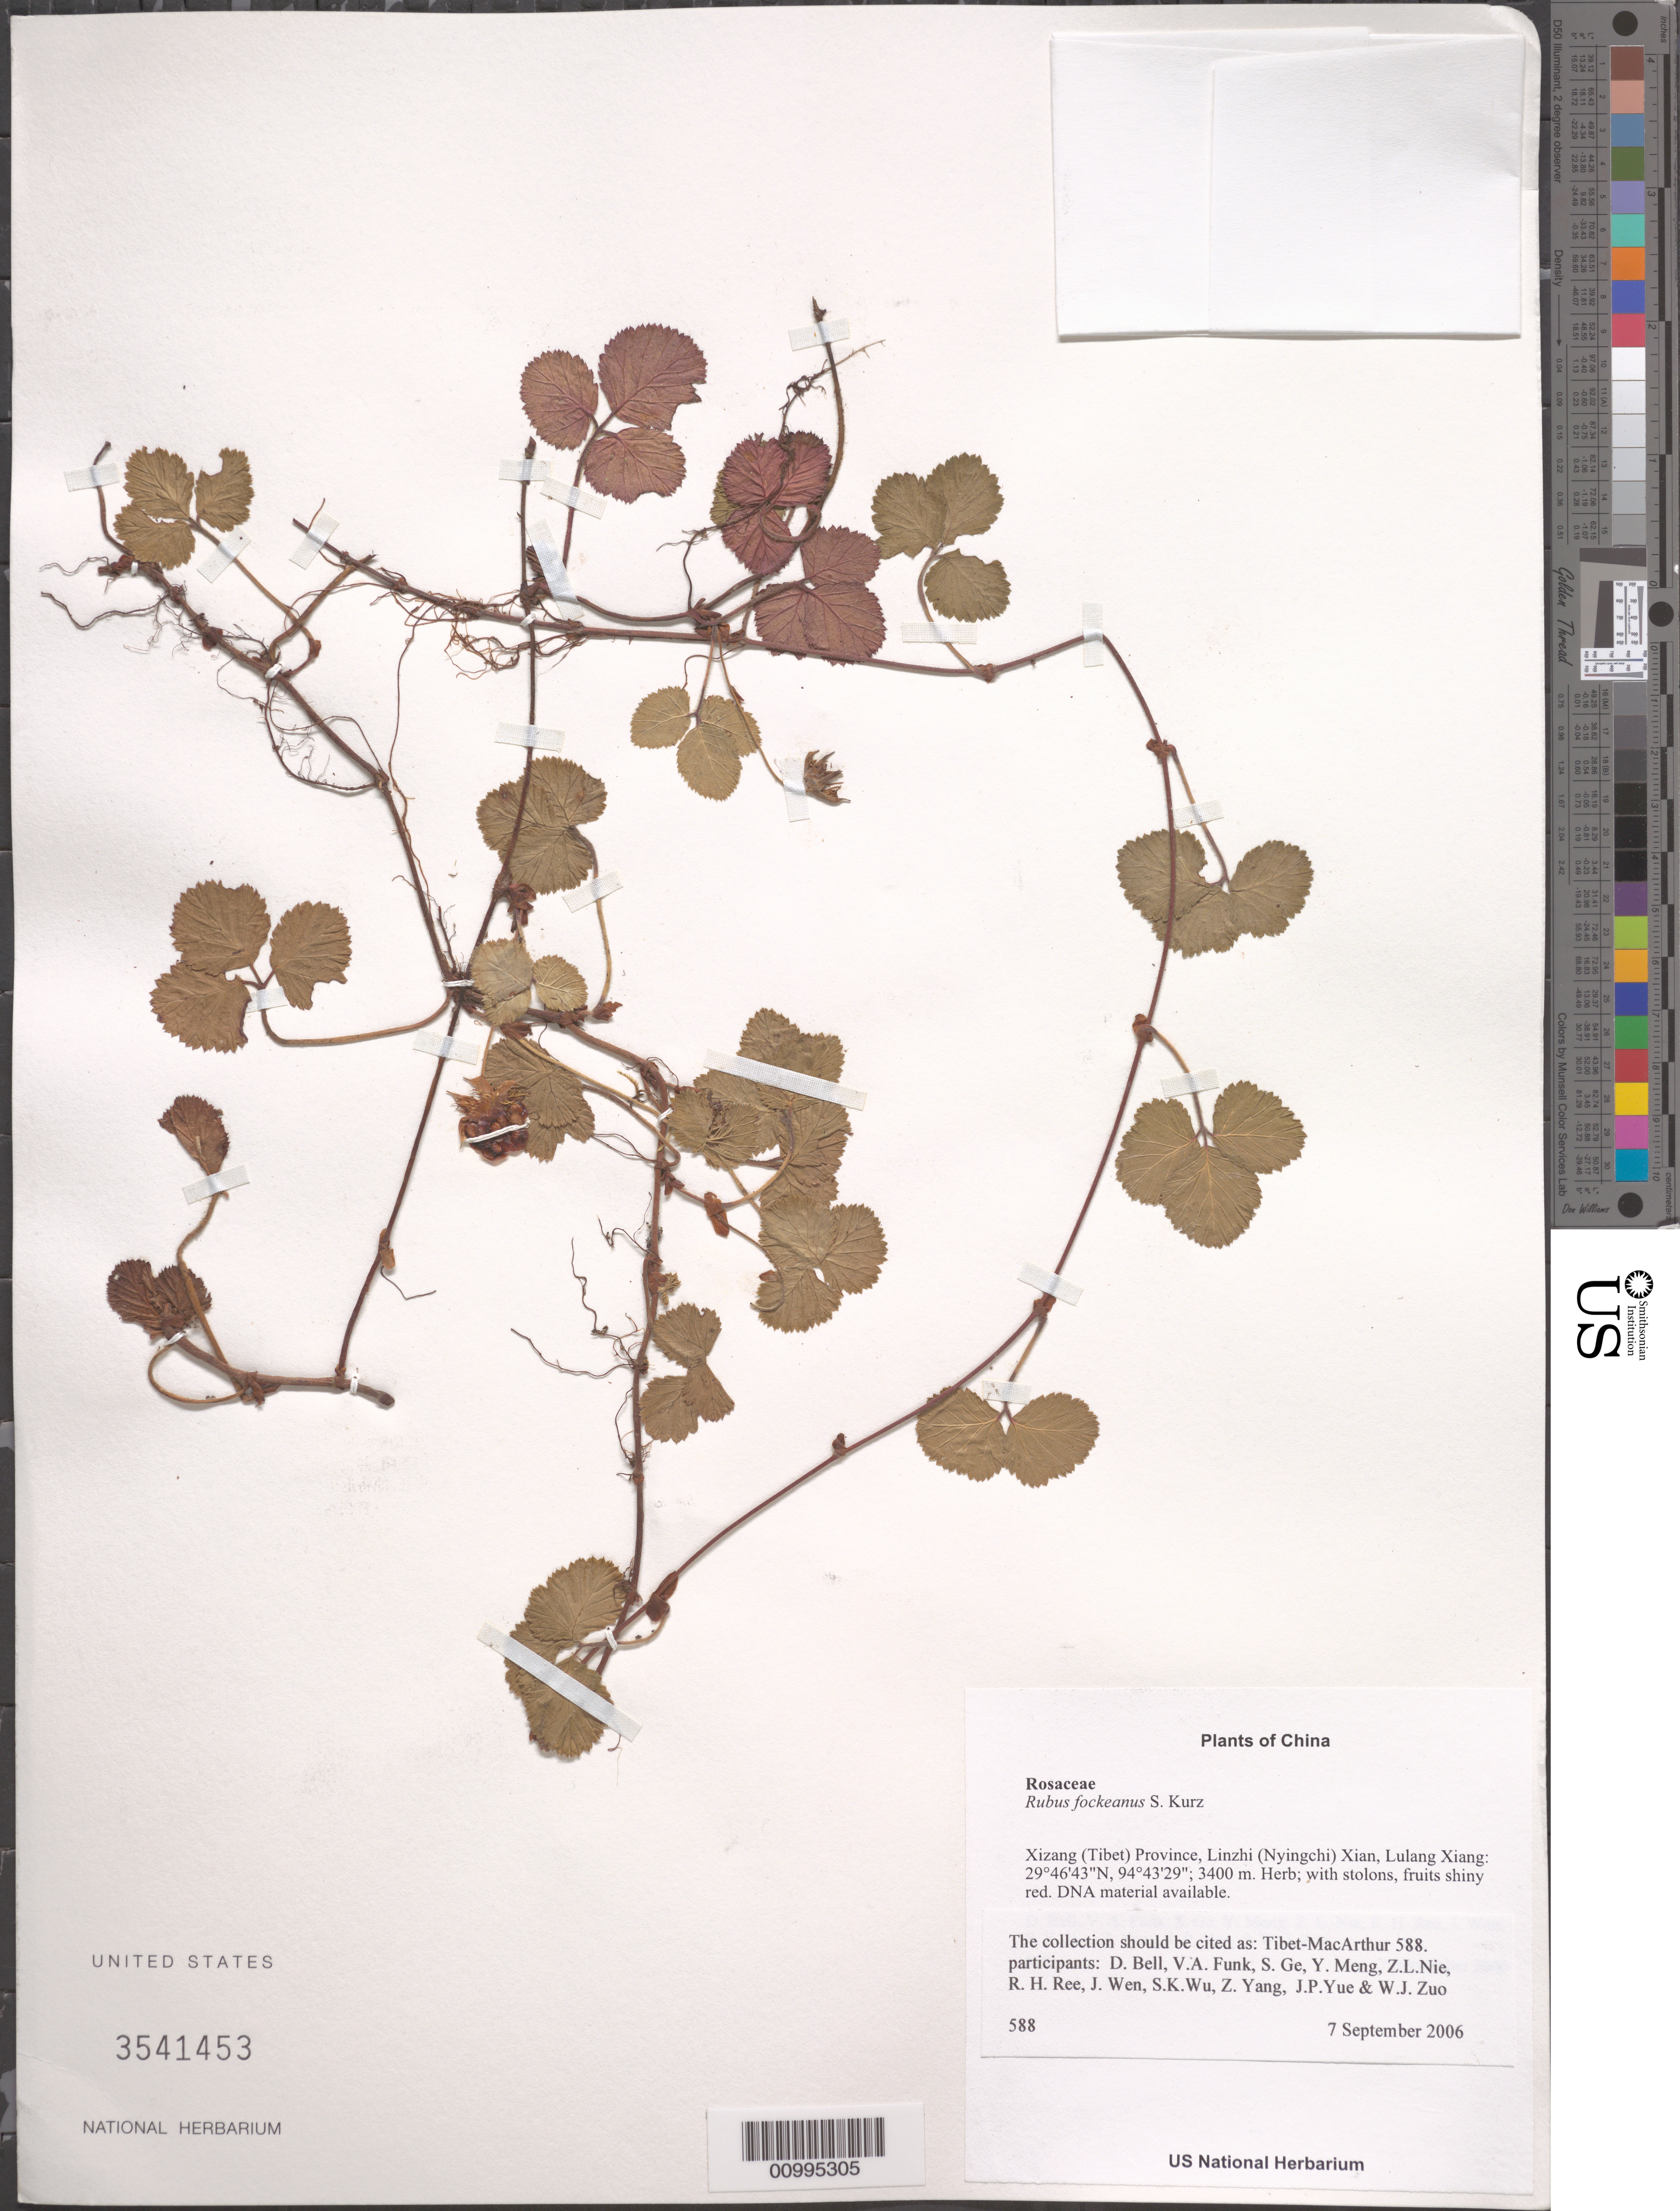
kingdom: Plantae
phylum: Tracheophyta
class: Magnoliopsida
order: Rosales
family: Rosaceae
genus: Rubus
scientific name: Rubus fockeanus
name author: Kurz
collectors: Tibet-MacArthur, D. A. Bell, V. Funk, S. Ge, Y. Meng, Z. Nie, R. Ree, J. Wen, S. K. Wu, Z. Yang, J. Yue & W. Zuo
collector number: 588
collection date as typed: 07 Sep 2006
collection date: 2006-09-07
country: China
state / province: Xizang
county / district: Linzhi (Nyingchi) Xian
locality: Lulang Xiang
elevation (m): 3400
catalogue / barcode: US 3540453